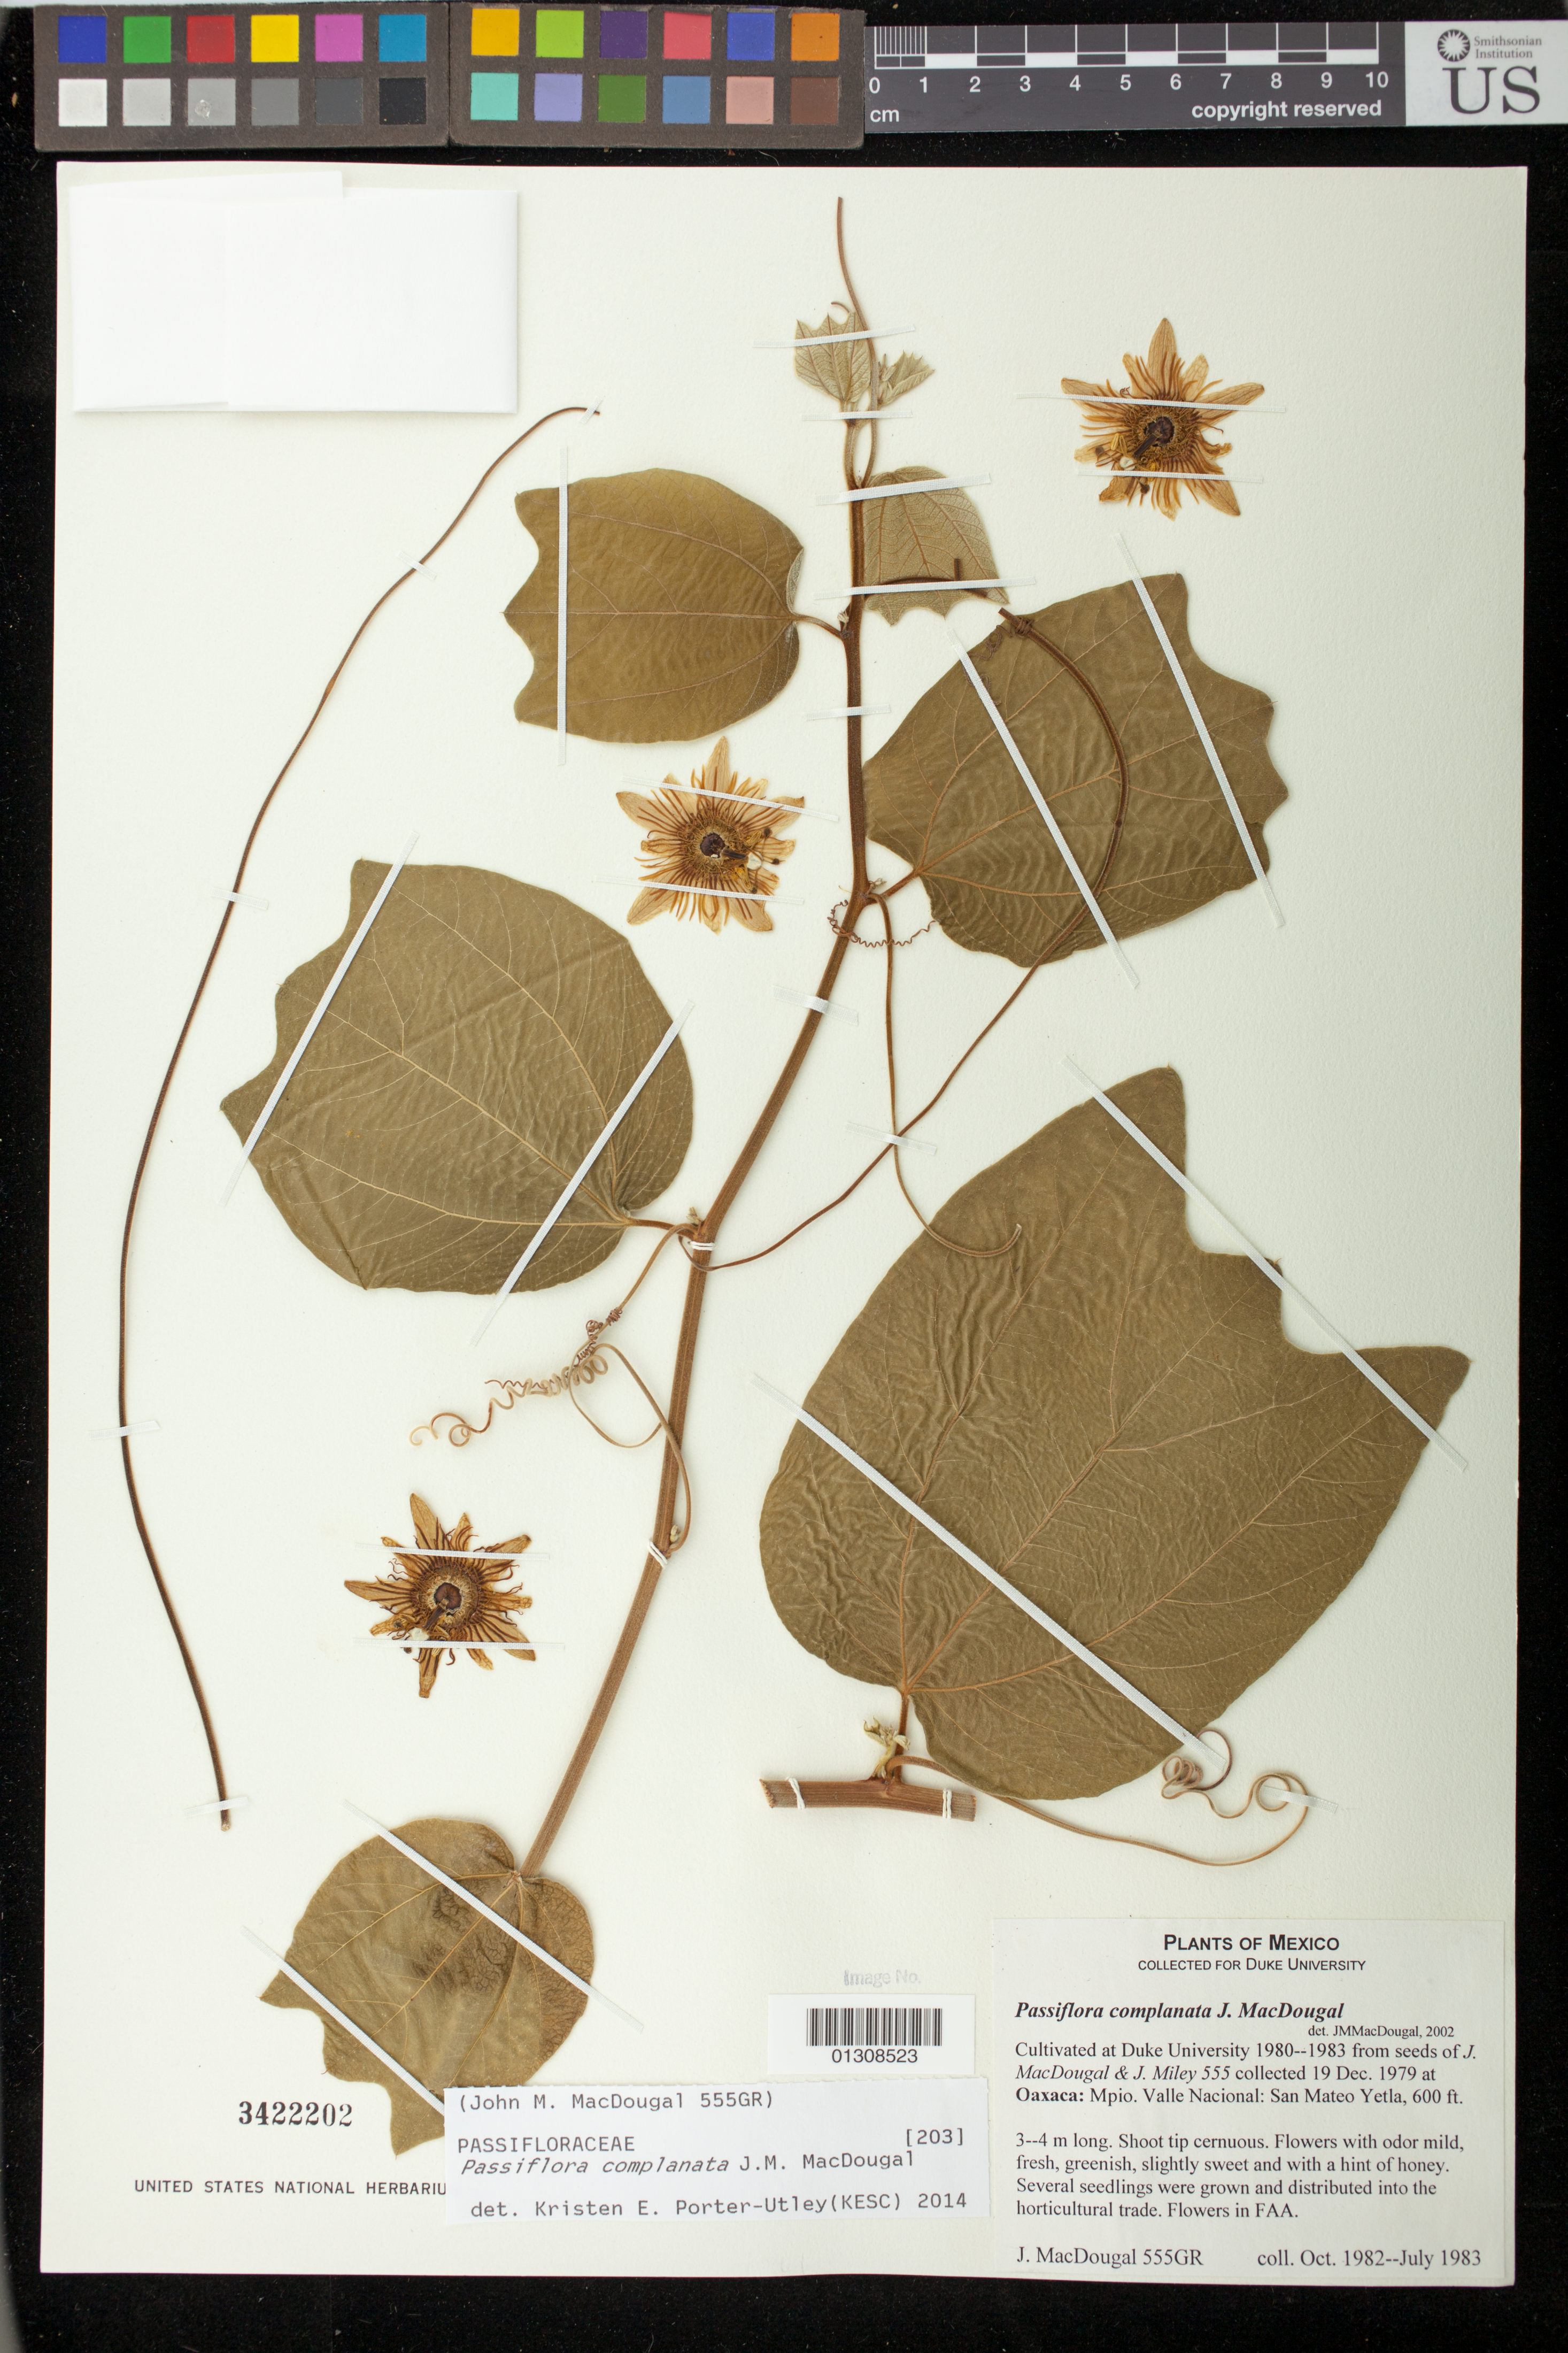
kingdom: Plantae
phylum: Tracheophyta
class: Magnoliopsida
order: Malpighiales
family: Passifloraceae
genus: Passiflora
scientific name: Passiflora complanata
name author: J.M. MacDougal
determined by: Porter-Utley, K. E.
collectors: J. M. MacDougal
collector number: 555GR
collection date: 1982-10/1983-07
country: México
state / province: Oaxaca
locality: Mpio. Valle Nacional: San Mateo Yetla.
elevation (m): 183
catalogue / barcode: US 3422202